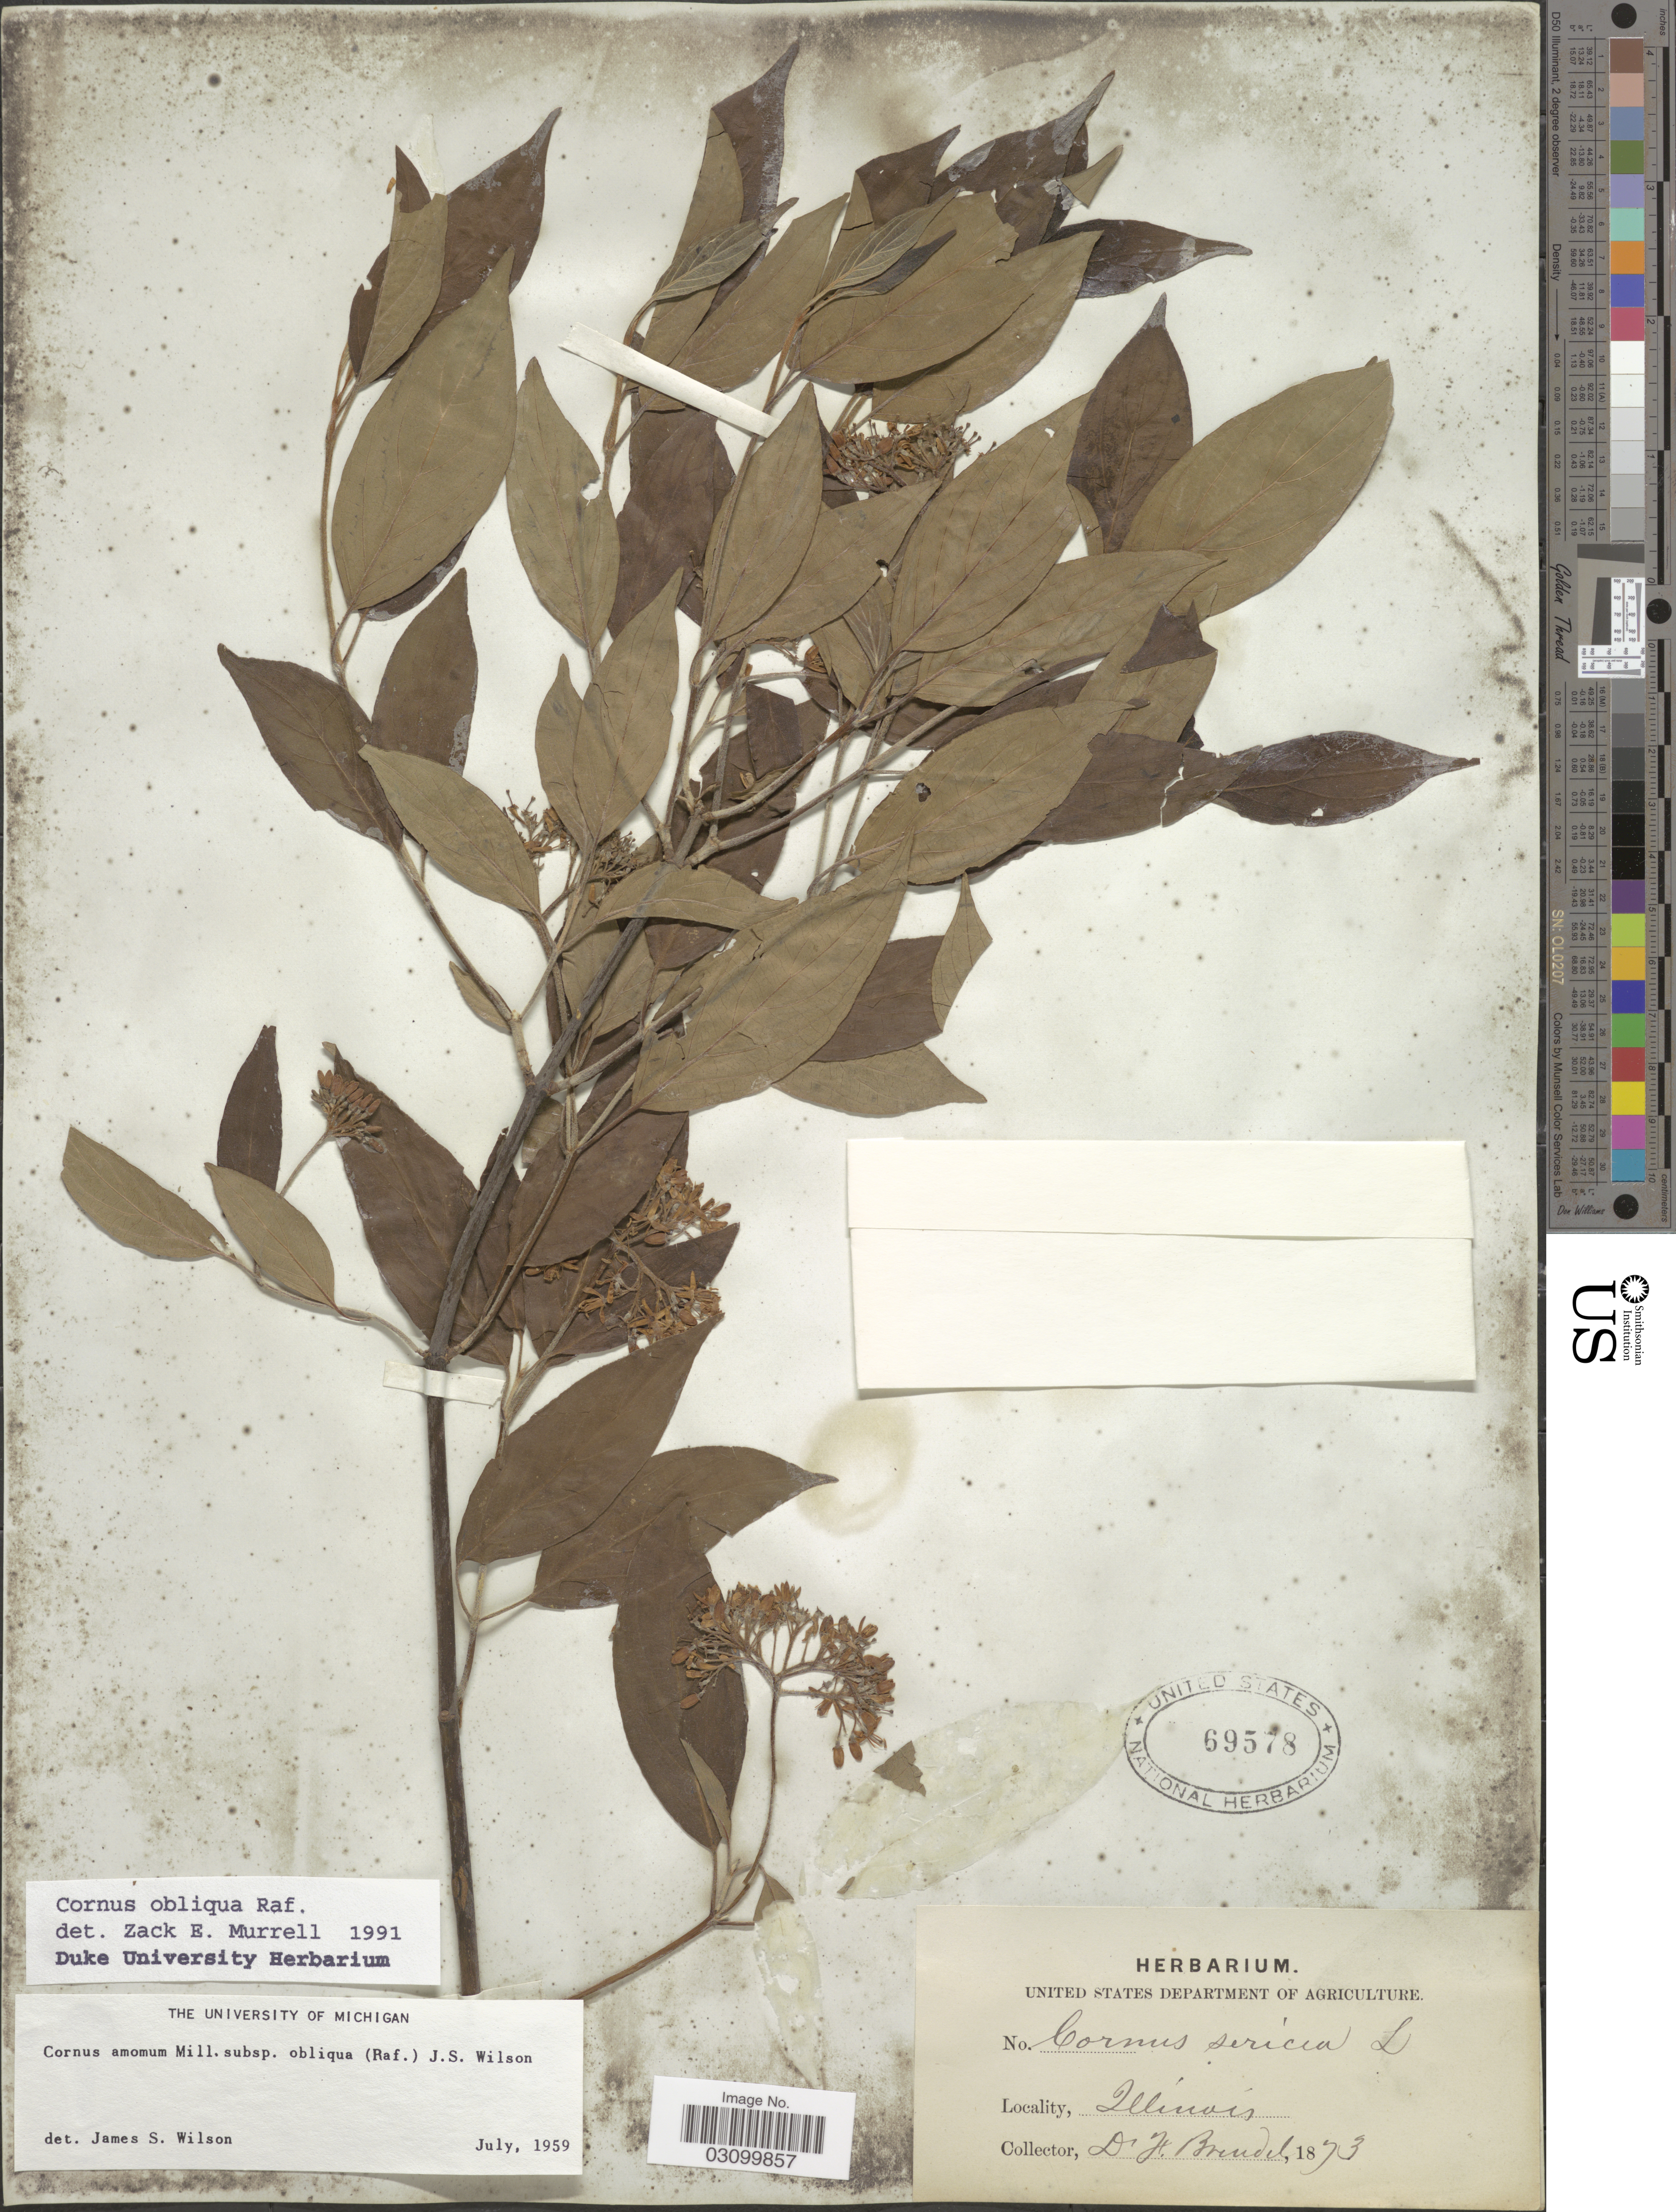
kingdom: Plantae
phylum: Tracheophyta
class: Magnoliopsida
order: Cornales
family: Cornaceae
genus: Cornus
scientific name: Cornus obliqua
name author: Raf.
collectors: D. Brendel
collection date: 1873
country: United States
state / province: Illinois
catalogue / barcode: US 69578